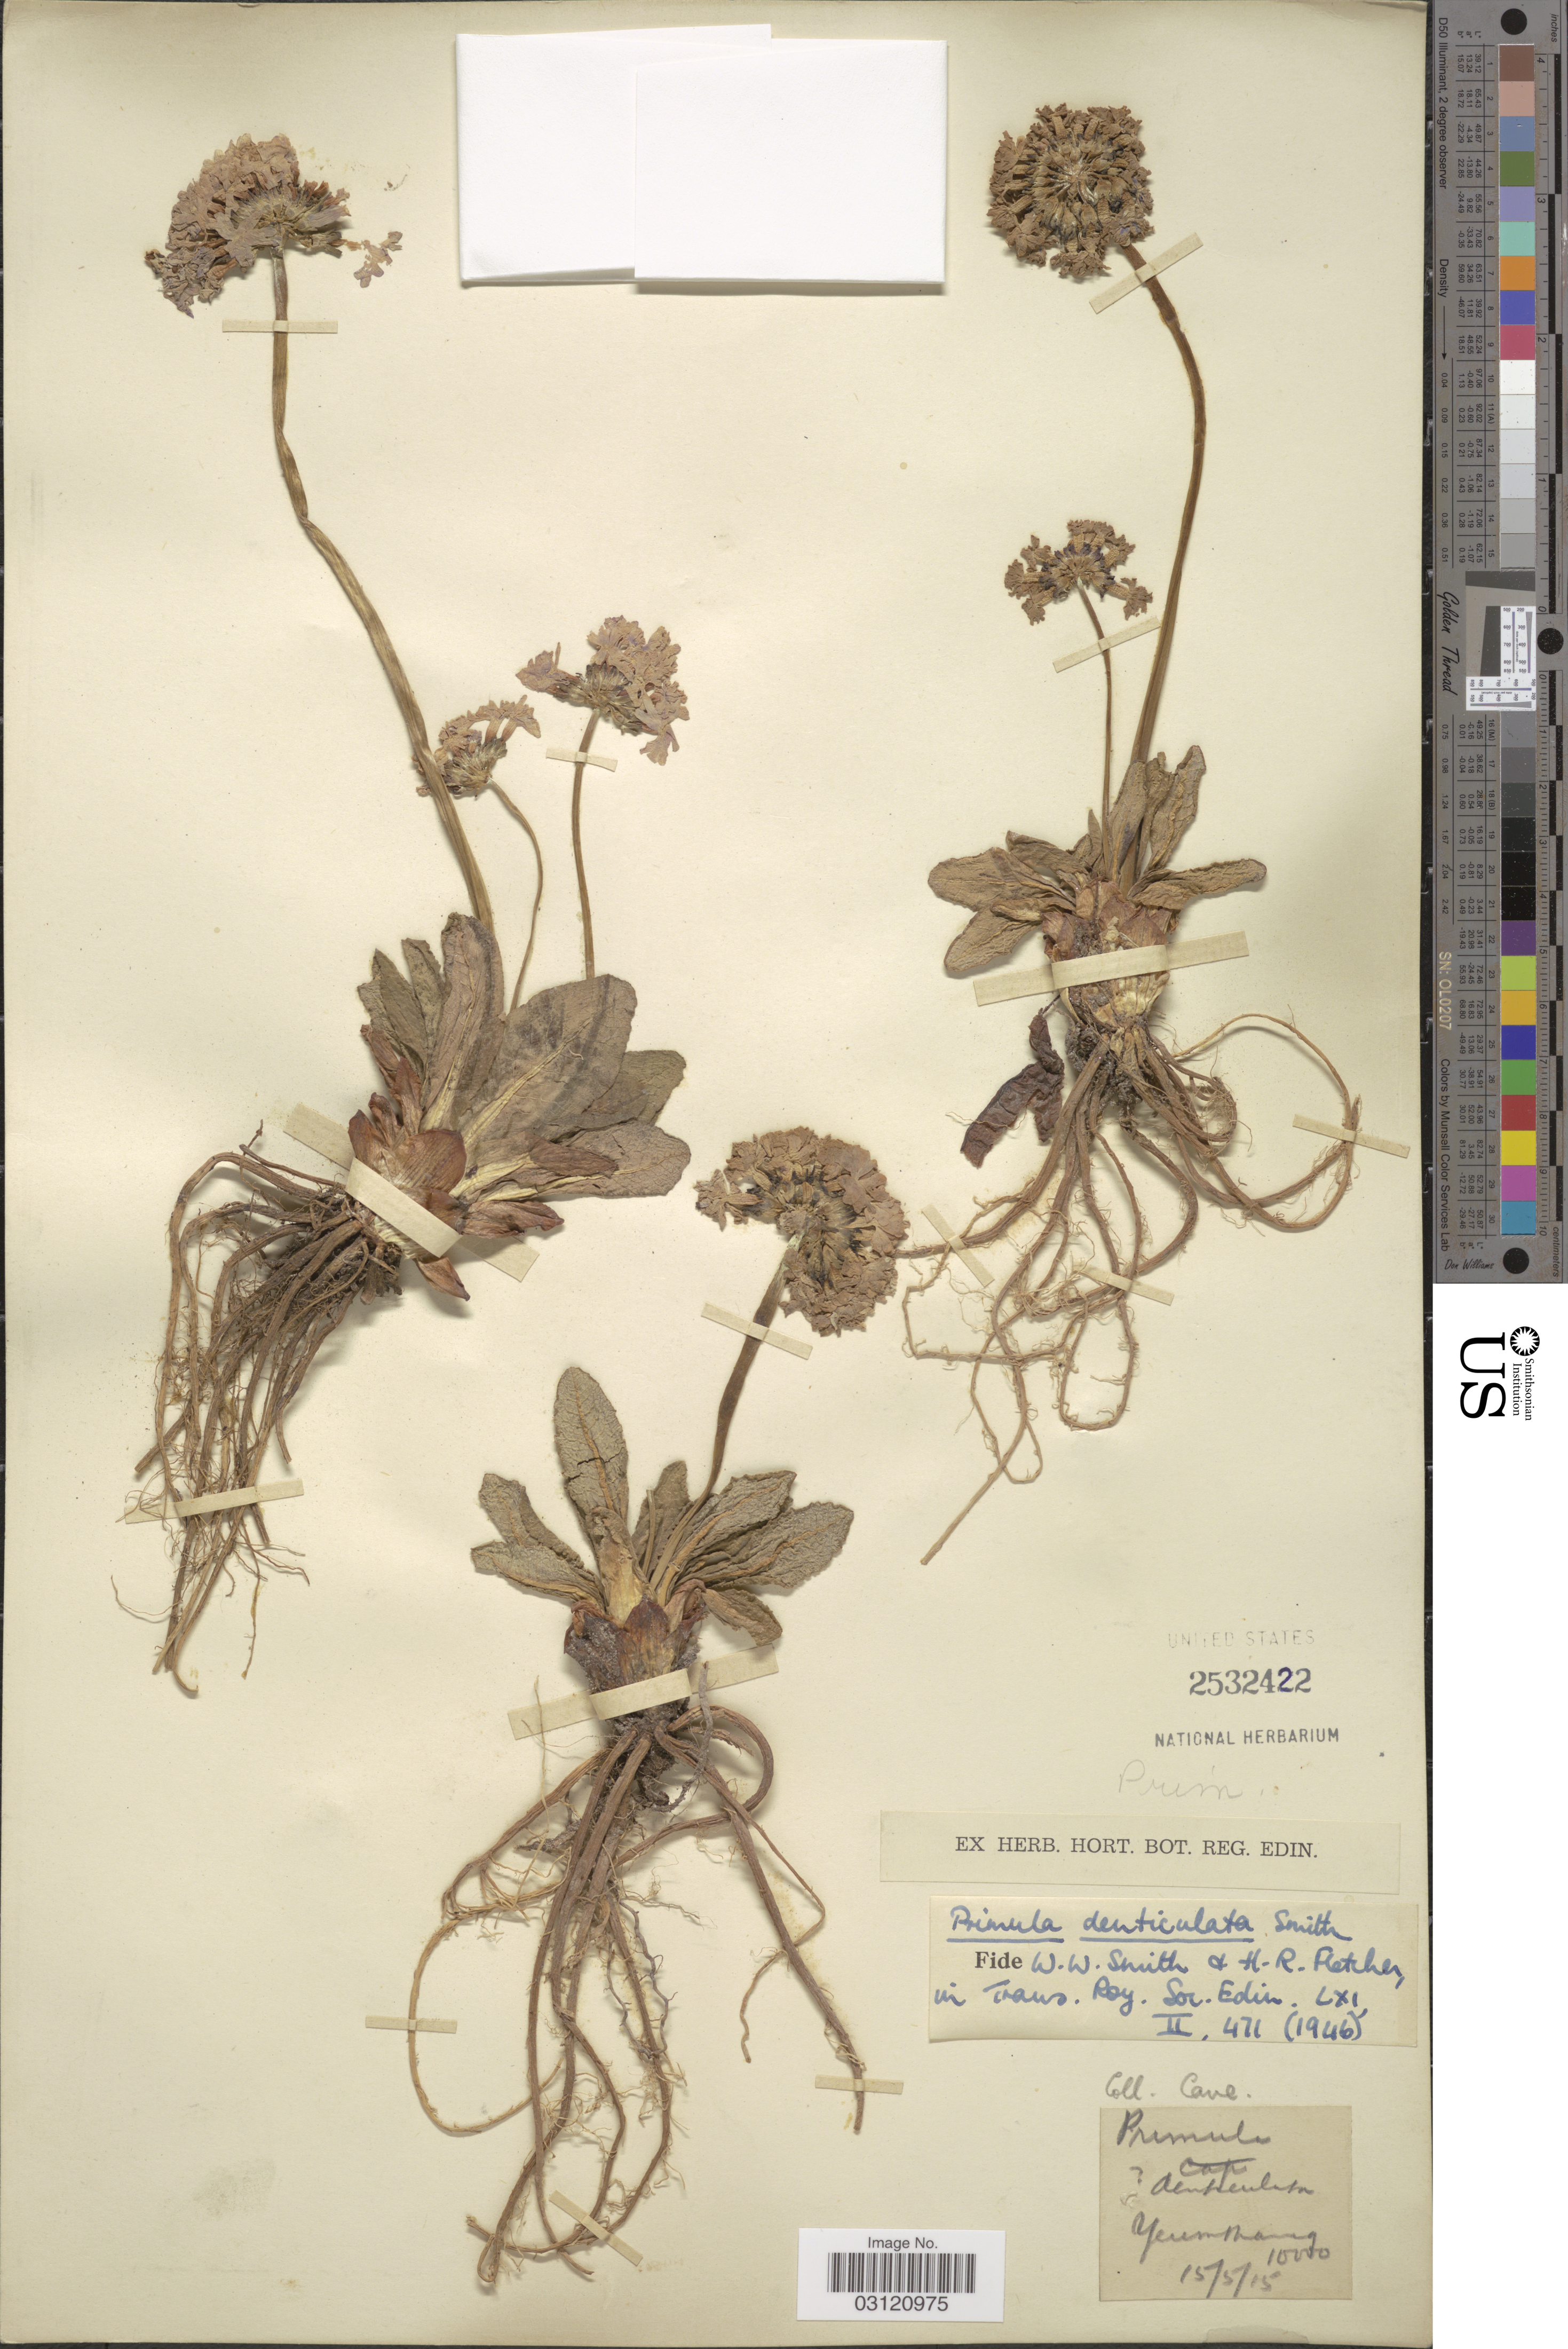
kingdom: Plantae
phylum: Tracheophyta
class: Magnoliopsida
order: Ericales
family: Primulaceae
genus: Primula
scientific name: Primula denticulata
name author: Sm.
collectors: Cave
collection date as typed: Transcribed d/m/y: 15/5/15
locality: Yeum [illegible text].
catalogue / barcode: US 2532422